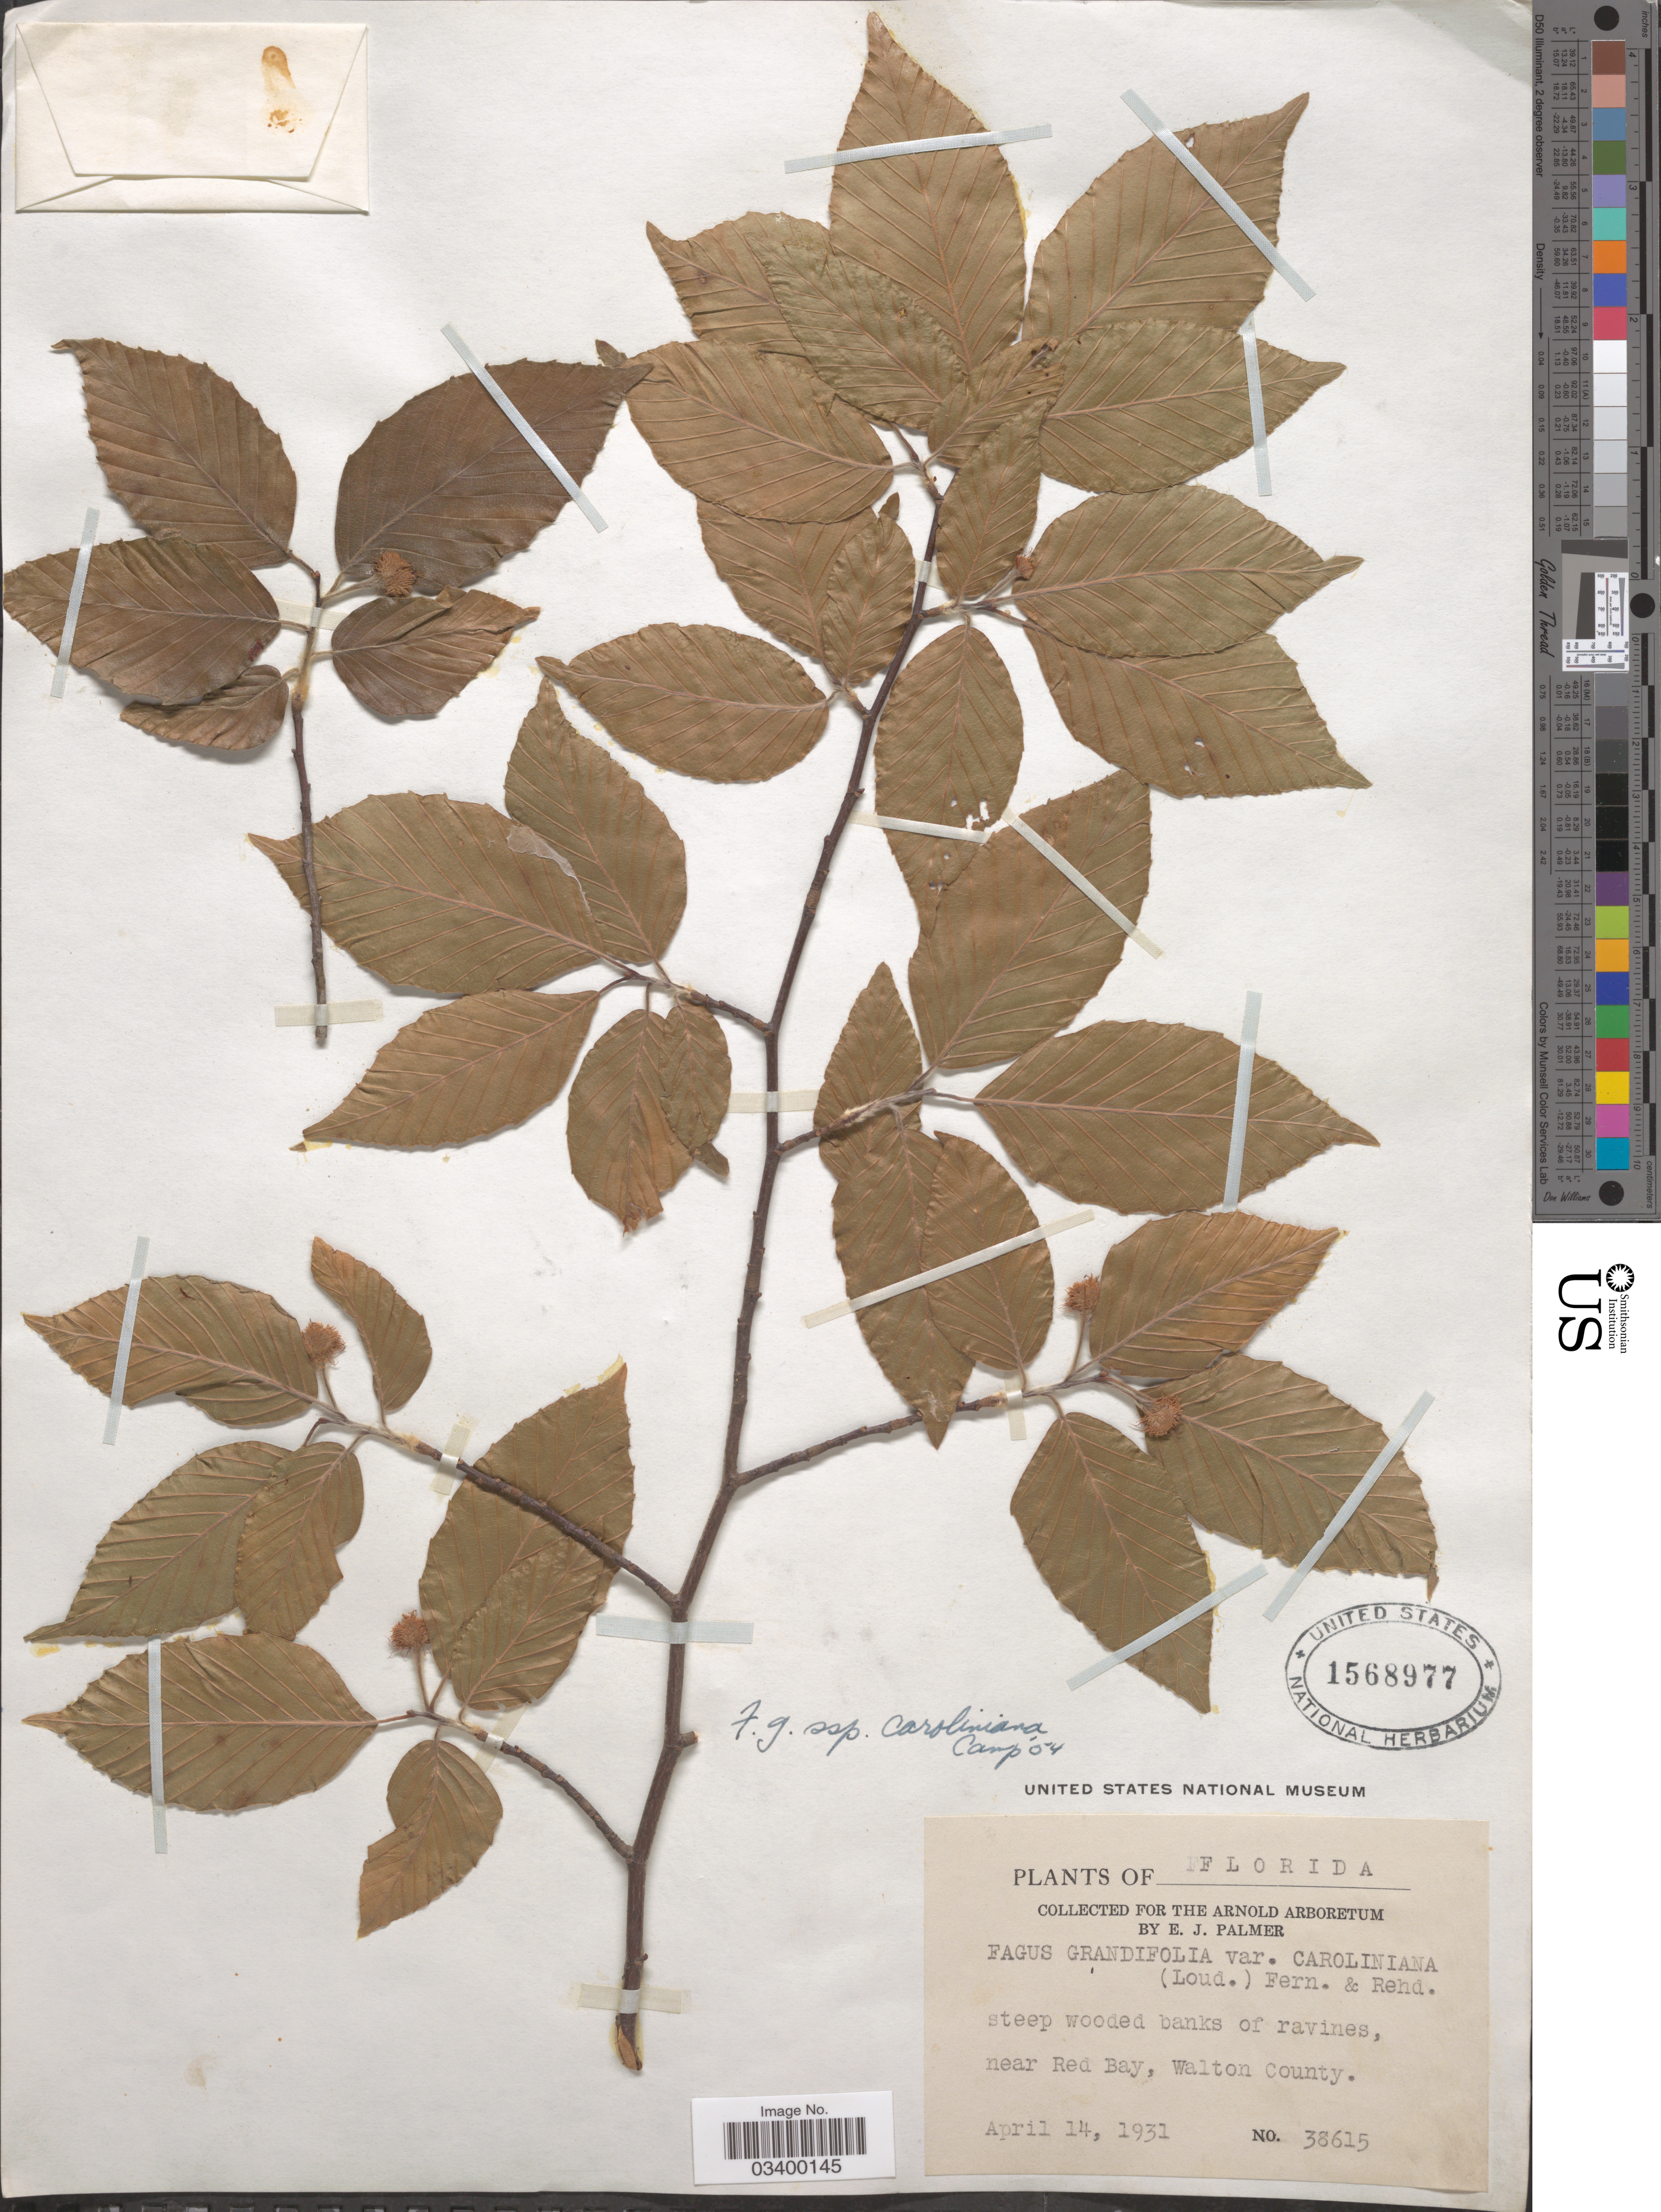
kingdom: Plantae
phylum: Tracheophyta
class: Magnoliopsida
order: Fagales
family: Fagaceae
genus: Fagus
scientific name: Fagus grandifolia subsp. caroliniana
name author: (Loudon) Fernald & Rehder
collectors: E. J. Palmer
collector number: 38615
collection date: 1931-04-14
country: United States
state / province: Florida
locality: Near Red Bay, Walton County.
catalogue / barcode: US 1568977